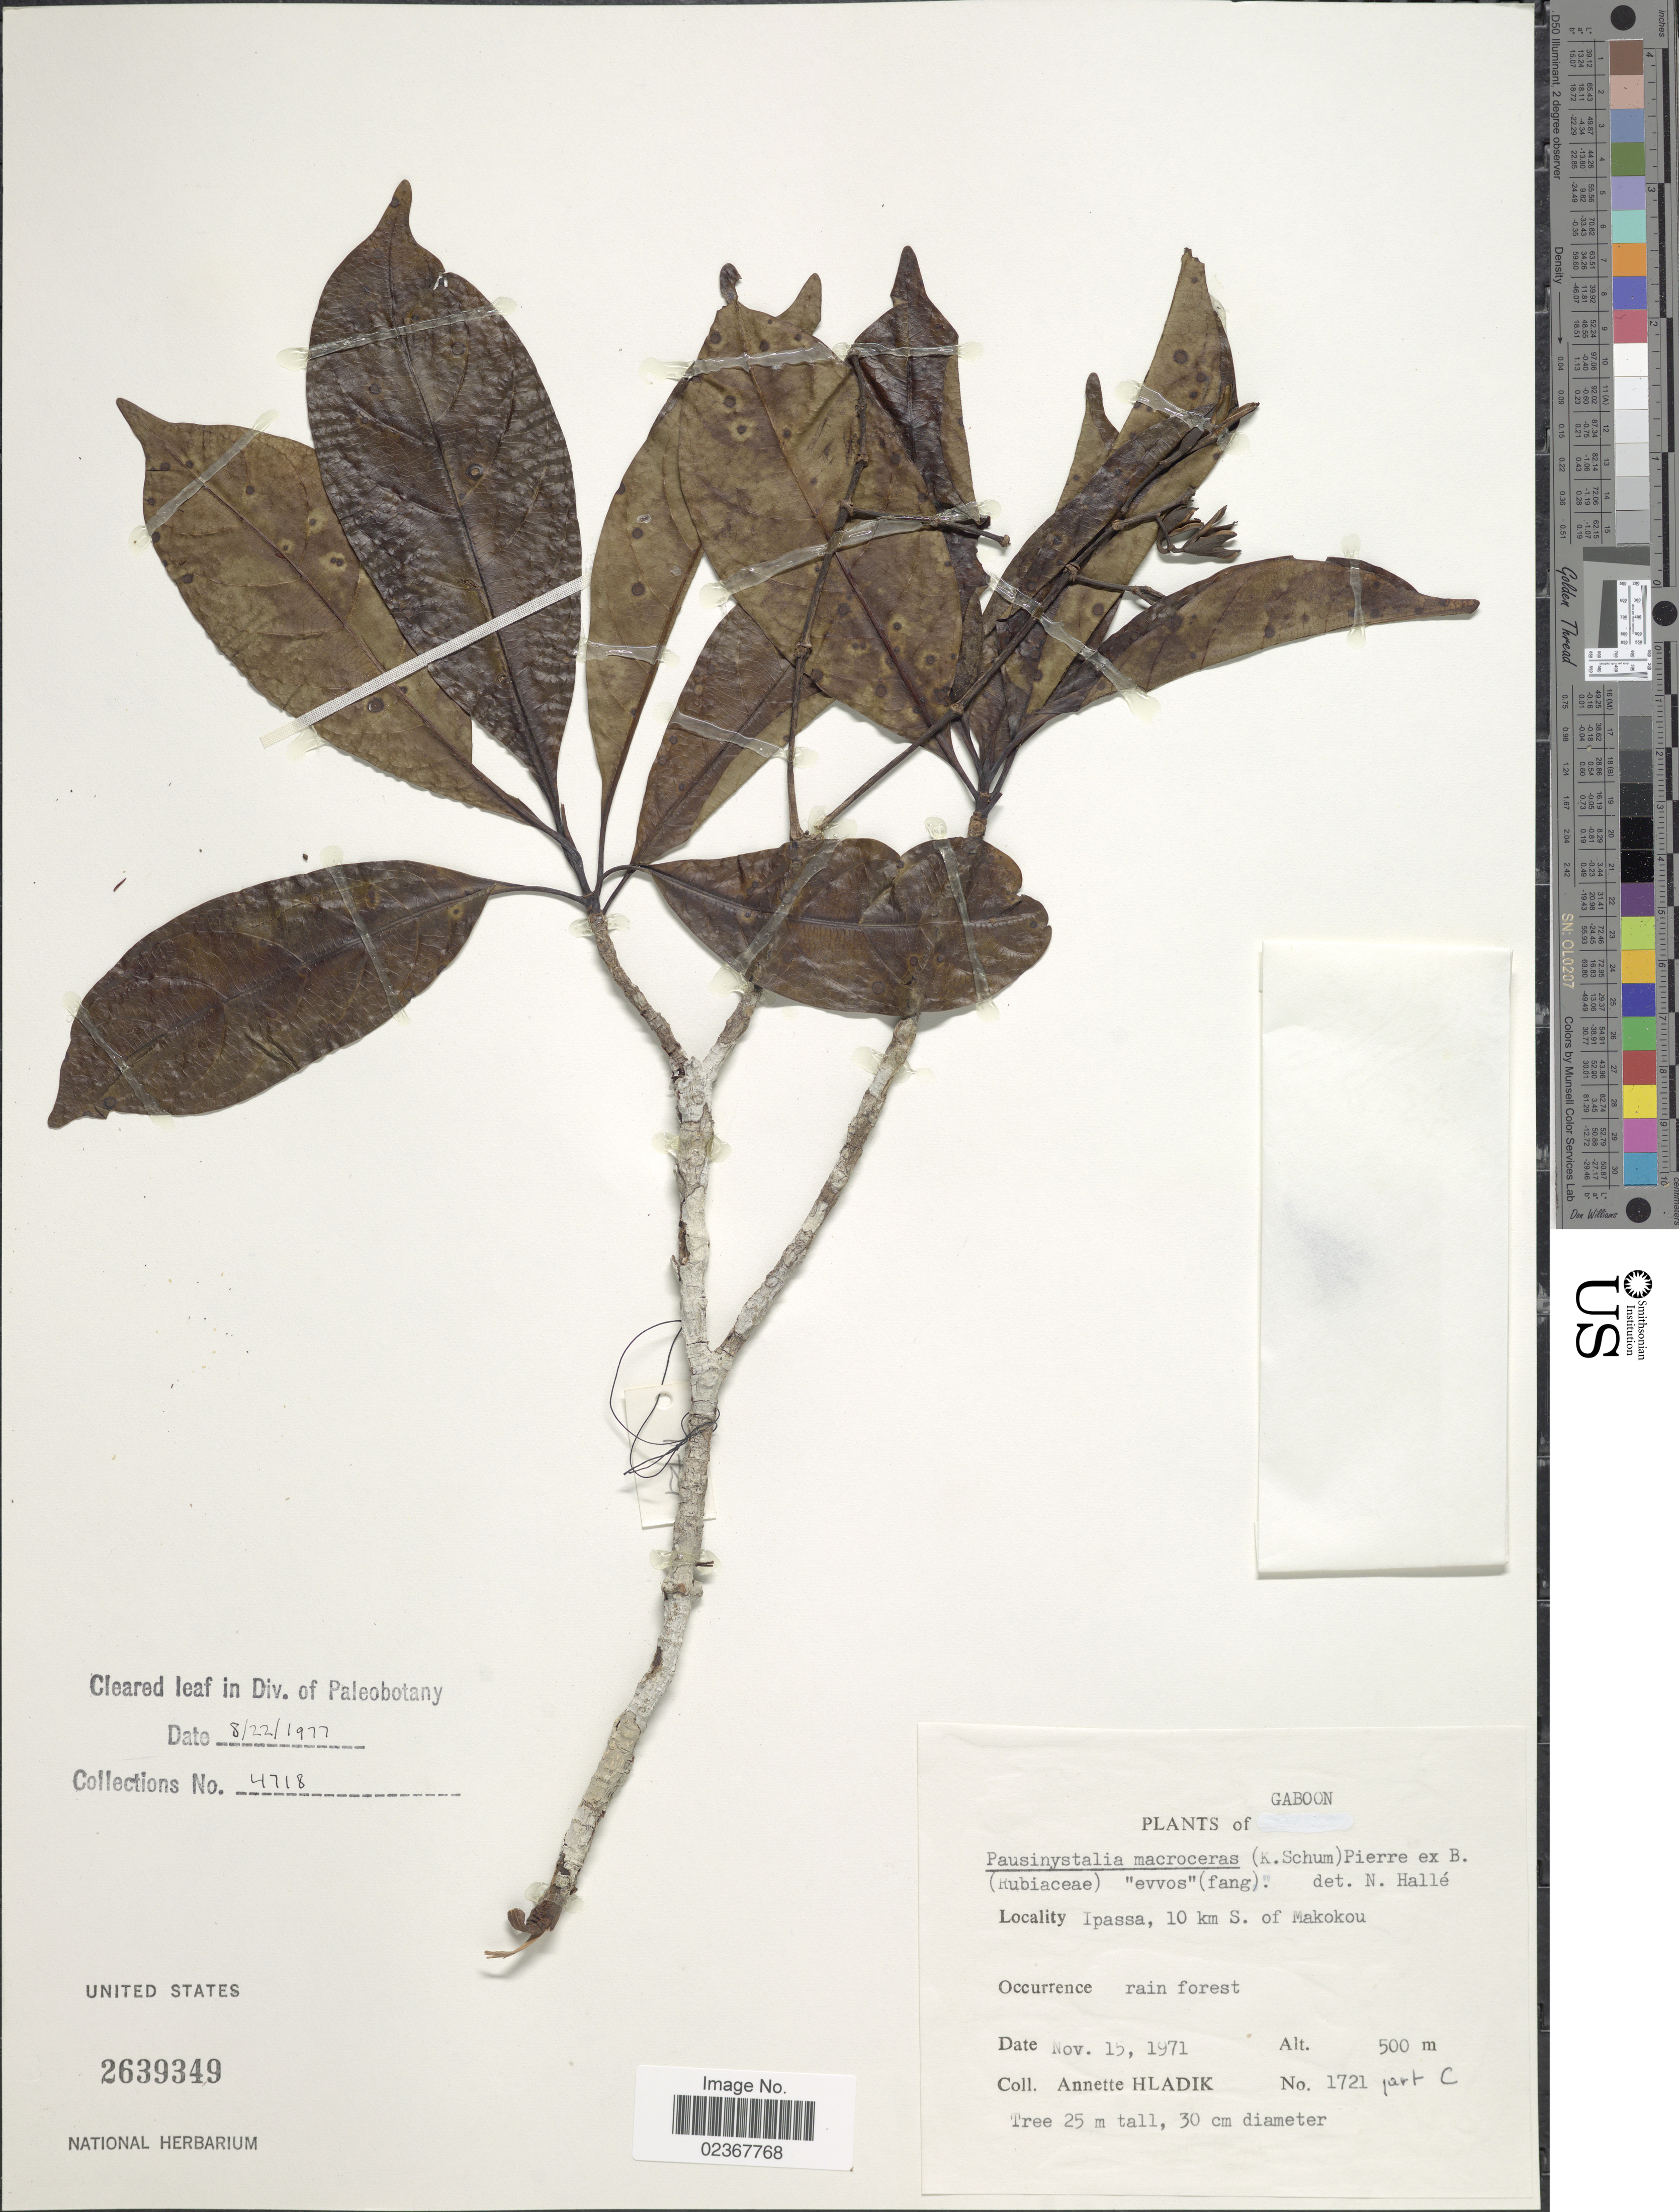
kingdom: Plantae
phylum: Tracheophyta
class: Magnoliopsida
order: Gentianales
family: Rubiaceae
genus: Pausinystalia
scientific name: Pausinystalia macroceras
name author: (K. Schum.) Pierre ex Beille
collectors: A. Hladik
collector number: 1721partc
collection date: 1971-11-15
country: Gabon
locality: Gaboon. Ipassa, 10 km S. of Makokou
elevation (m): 500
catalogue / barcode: US 2639349